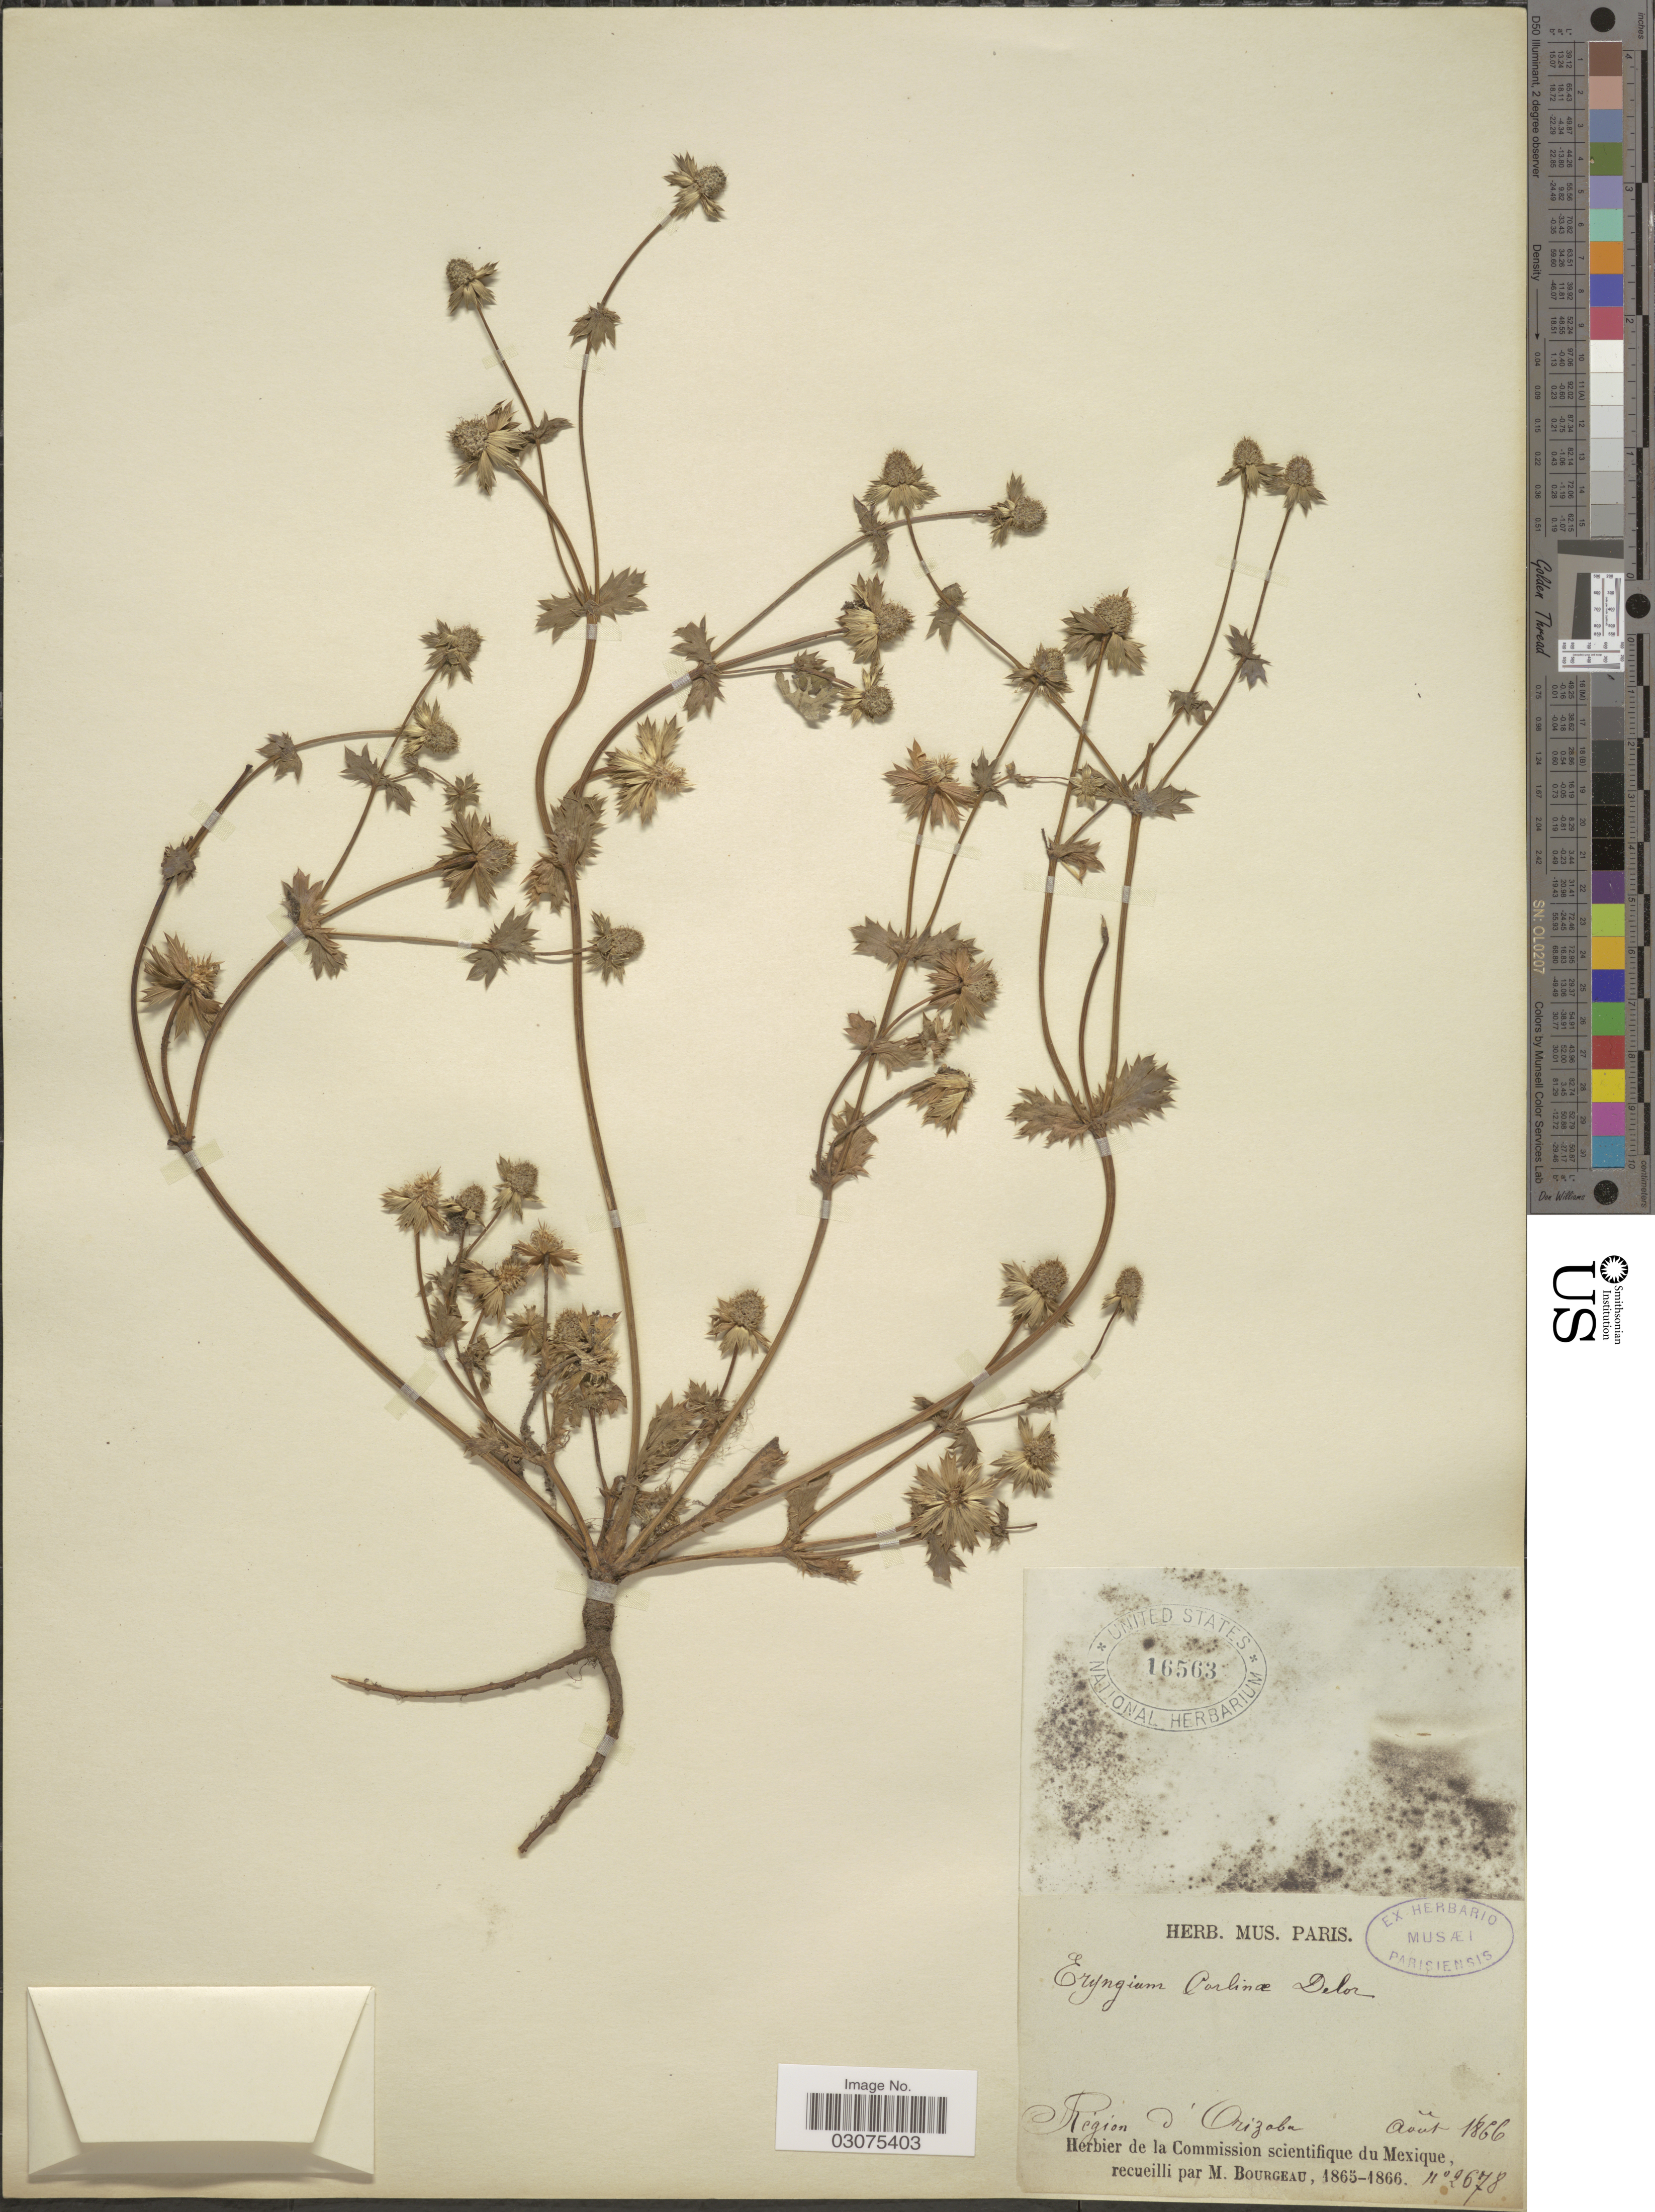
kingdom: Plantae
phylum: Tracheophyta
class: Magnoliopsida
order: Apiales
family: Apiaceae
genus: Eryngium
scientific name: Eryngium carlinae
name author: F. Delaroche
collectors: ex herb. Mus. Paris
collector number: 2678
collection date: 1866-08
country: Mexico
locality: Region d'Orizaba.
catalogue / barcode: US 16563